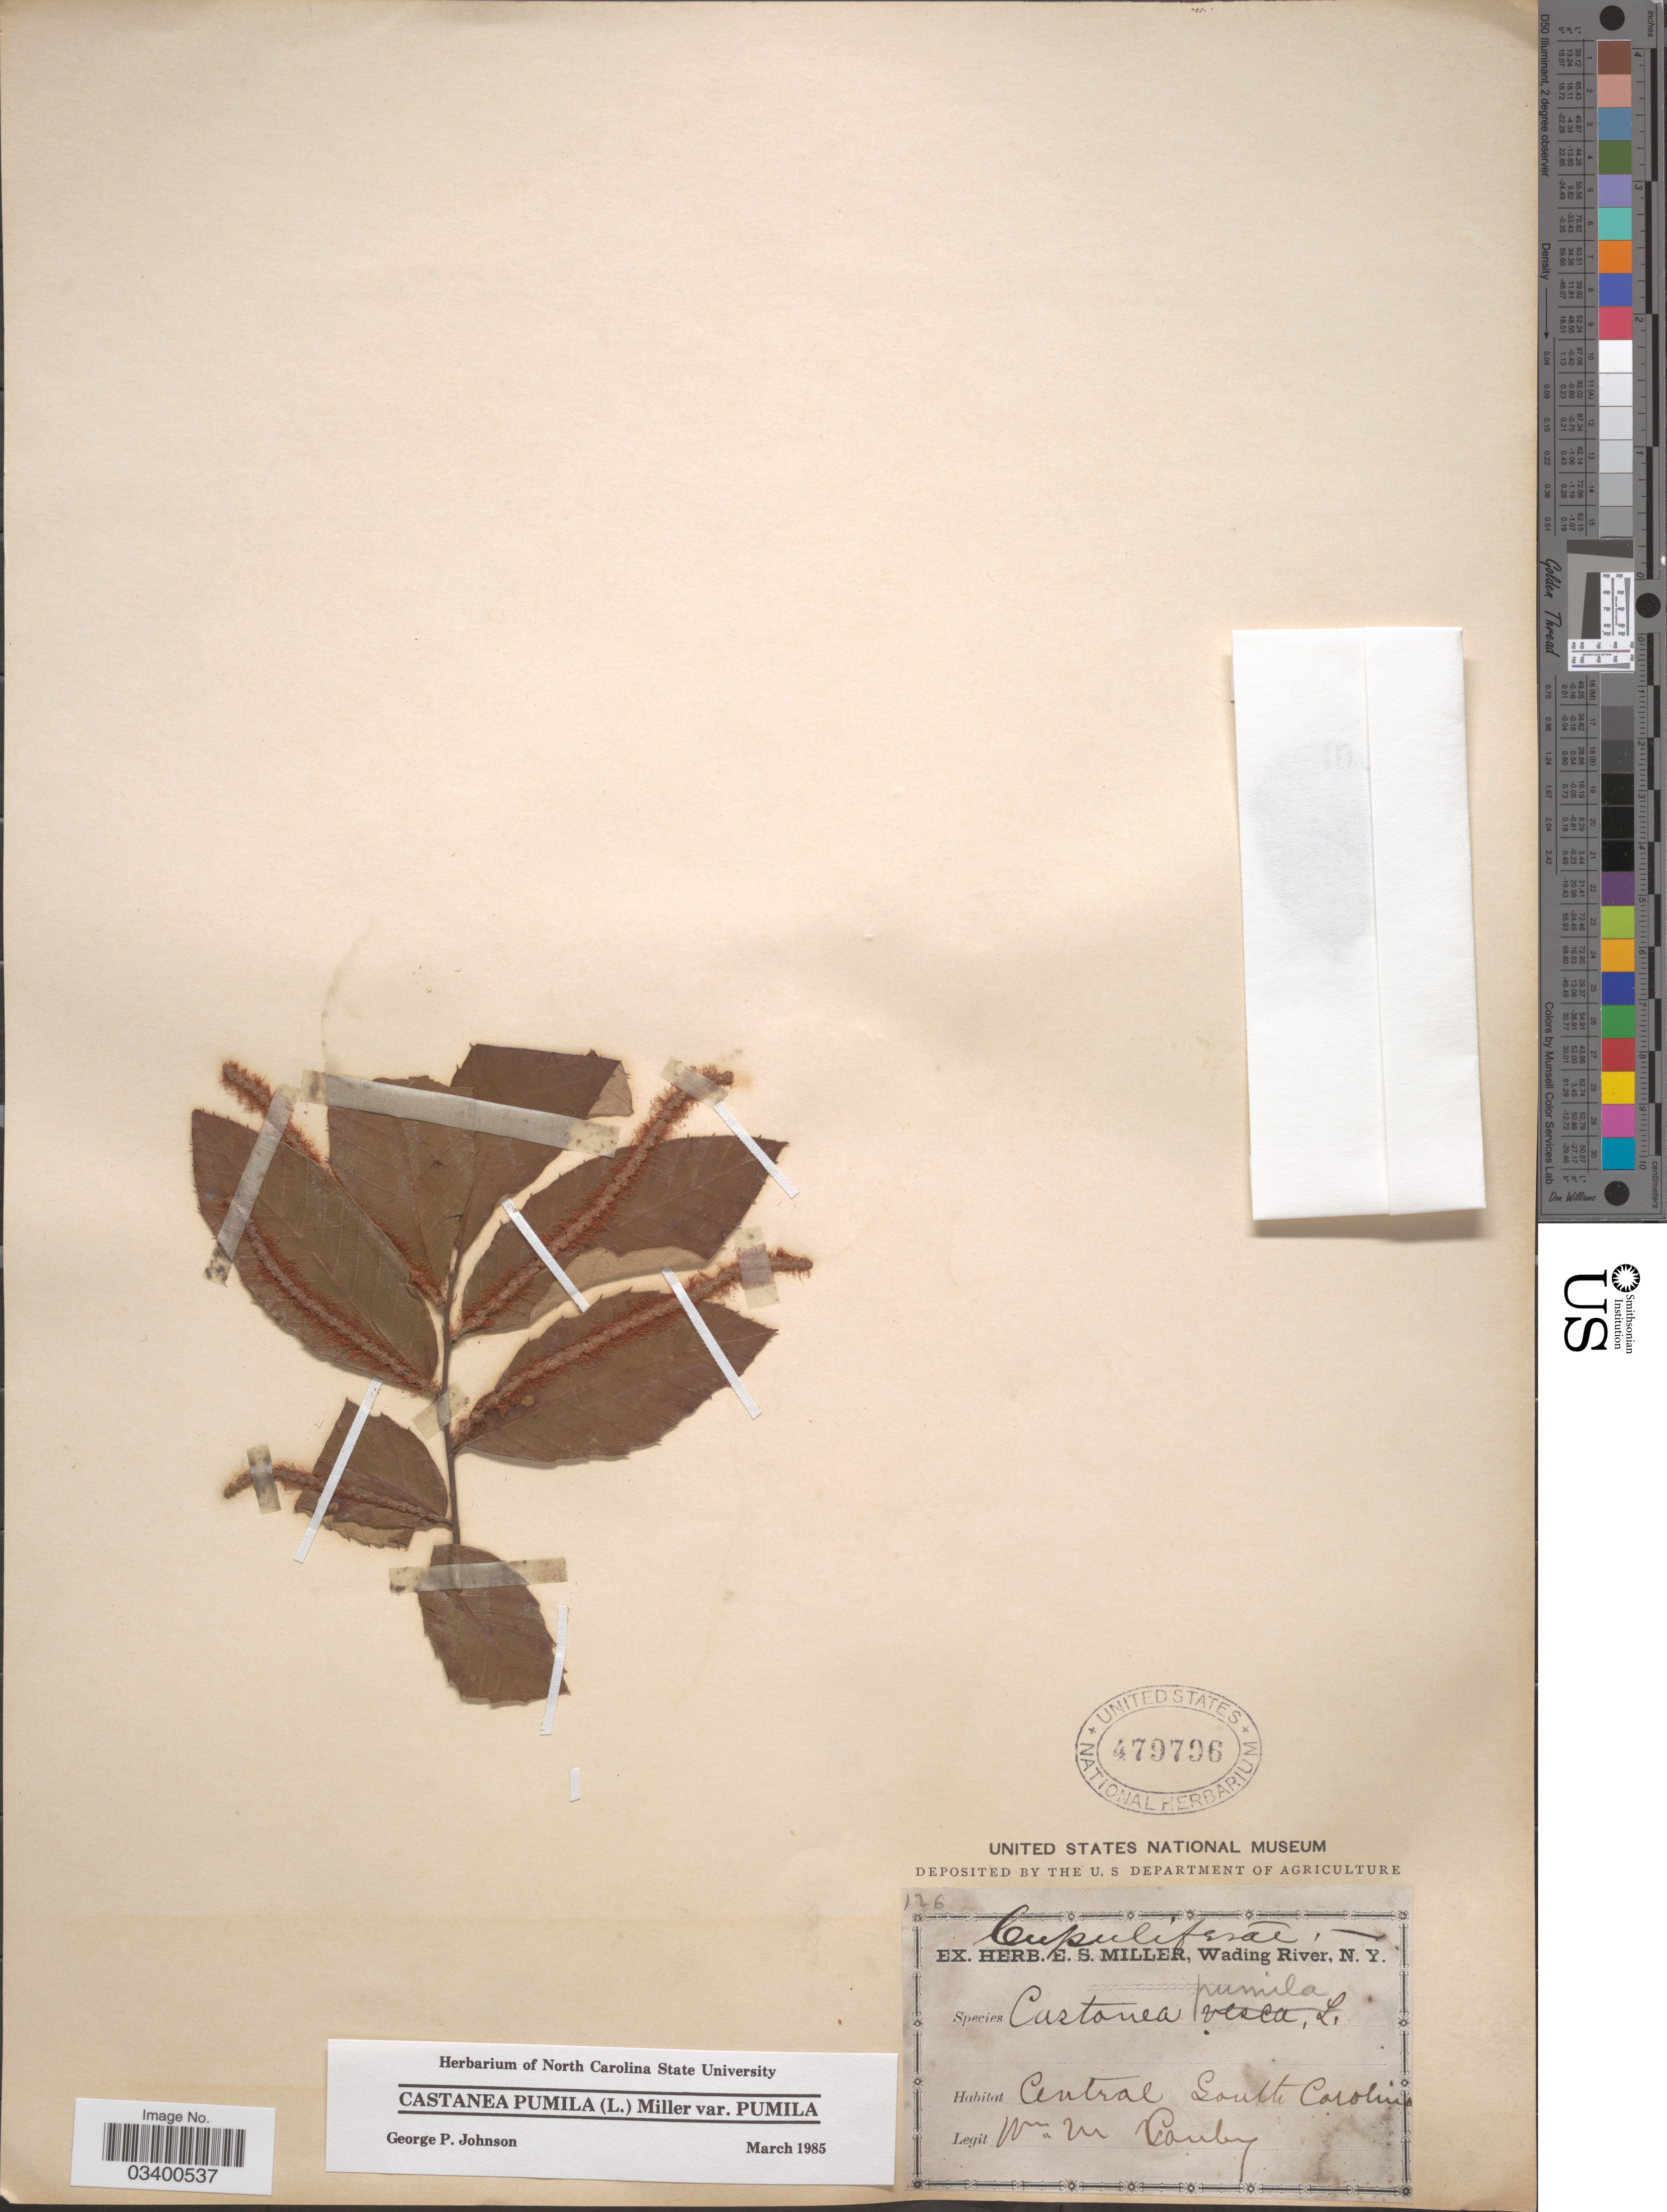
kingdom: Plantae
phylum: Tracheophyta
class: Magnoliopsida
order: Fagales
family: Fagaceae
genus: Castanea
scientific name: Castanea pumila var. pumila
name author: (L.) Mill.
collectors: W. M. Canby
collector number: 126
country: United States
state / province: South Carolina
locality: Central South Carolina.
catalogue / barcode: US 479796